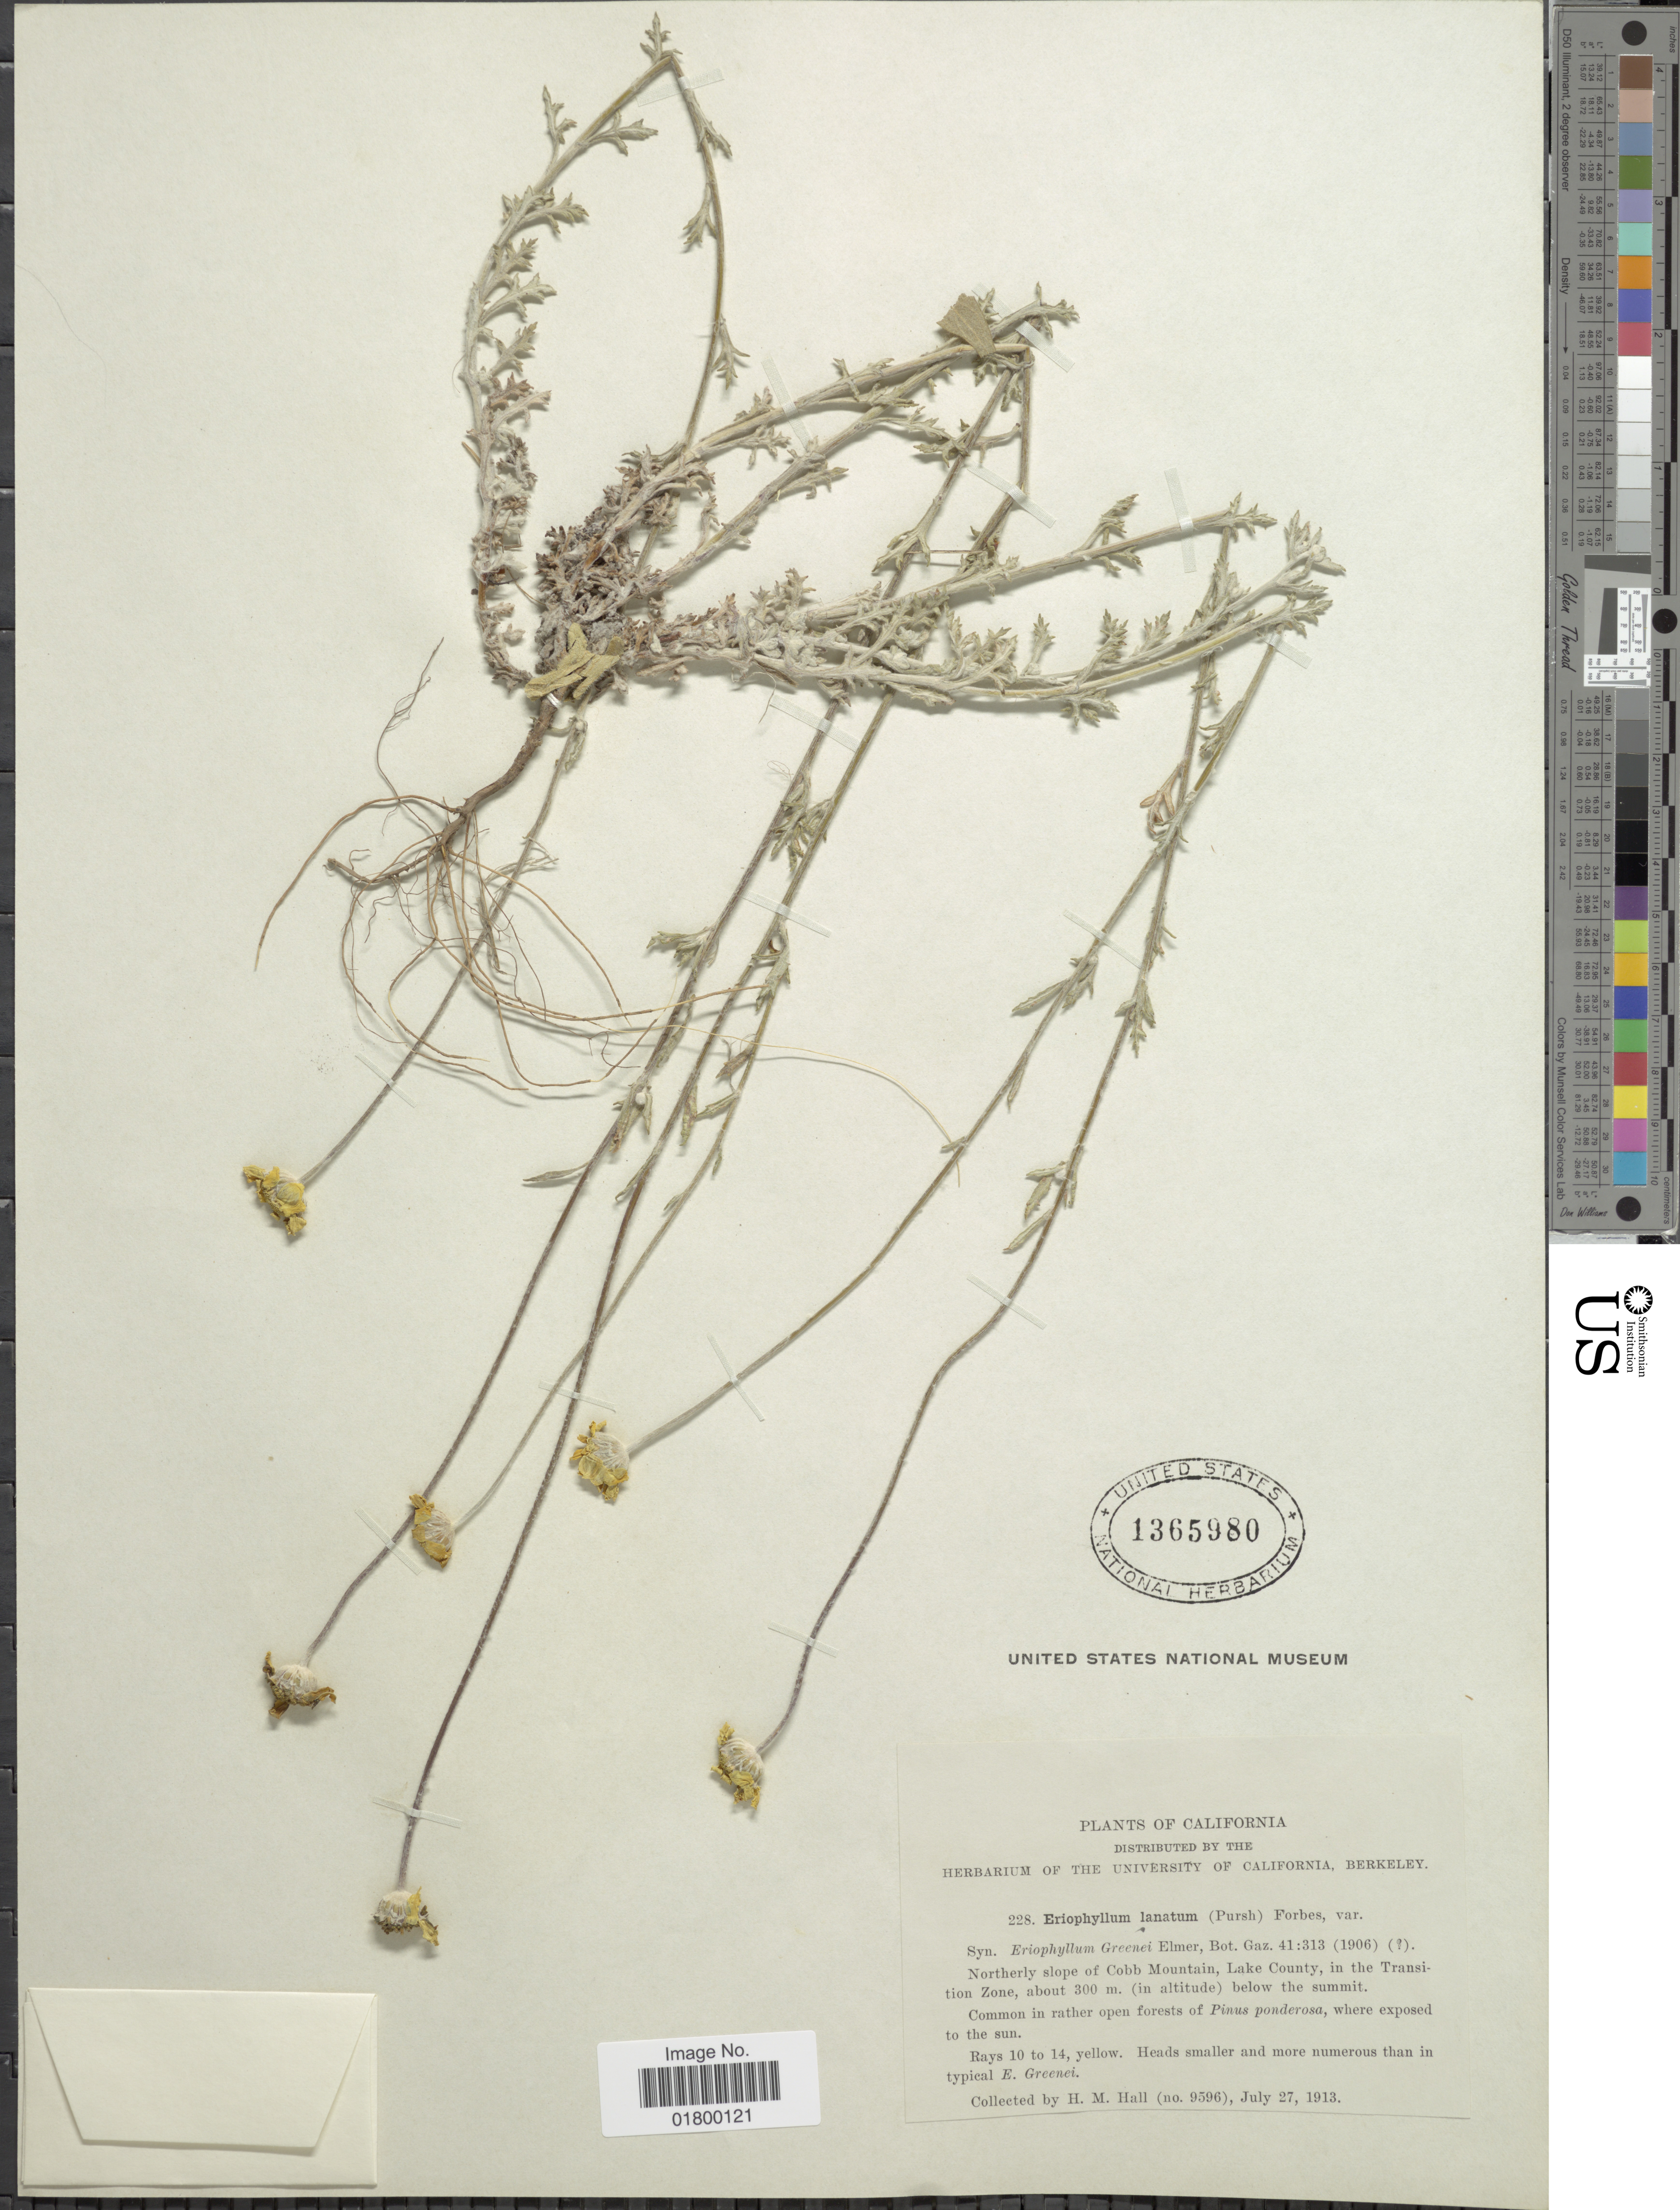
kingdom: Plantae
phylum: Tracheophyta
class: Magnoliopsida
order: Asterales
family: Asteraceae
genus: Eriophyllum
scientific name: Eriophyllum lanatum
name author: (Pursh) J. Forbes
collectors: H. M. Hall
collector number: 9596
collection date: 1913-07-27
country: United States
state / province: California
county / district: Lake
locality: Northerly slope of Cobb Mountain, Lake County, in the Transition Zone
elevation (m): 300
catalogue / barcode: US 1365980